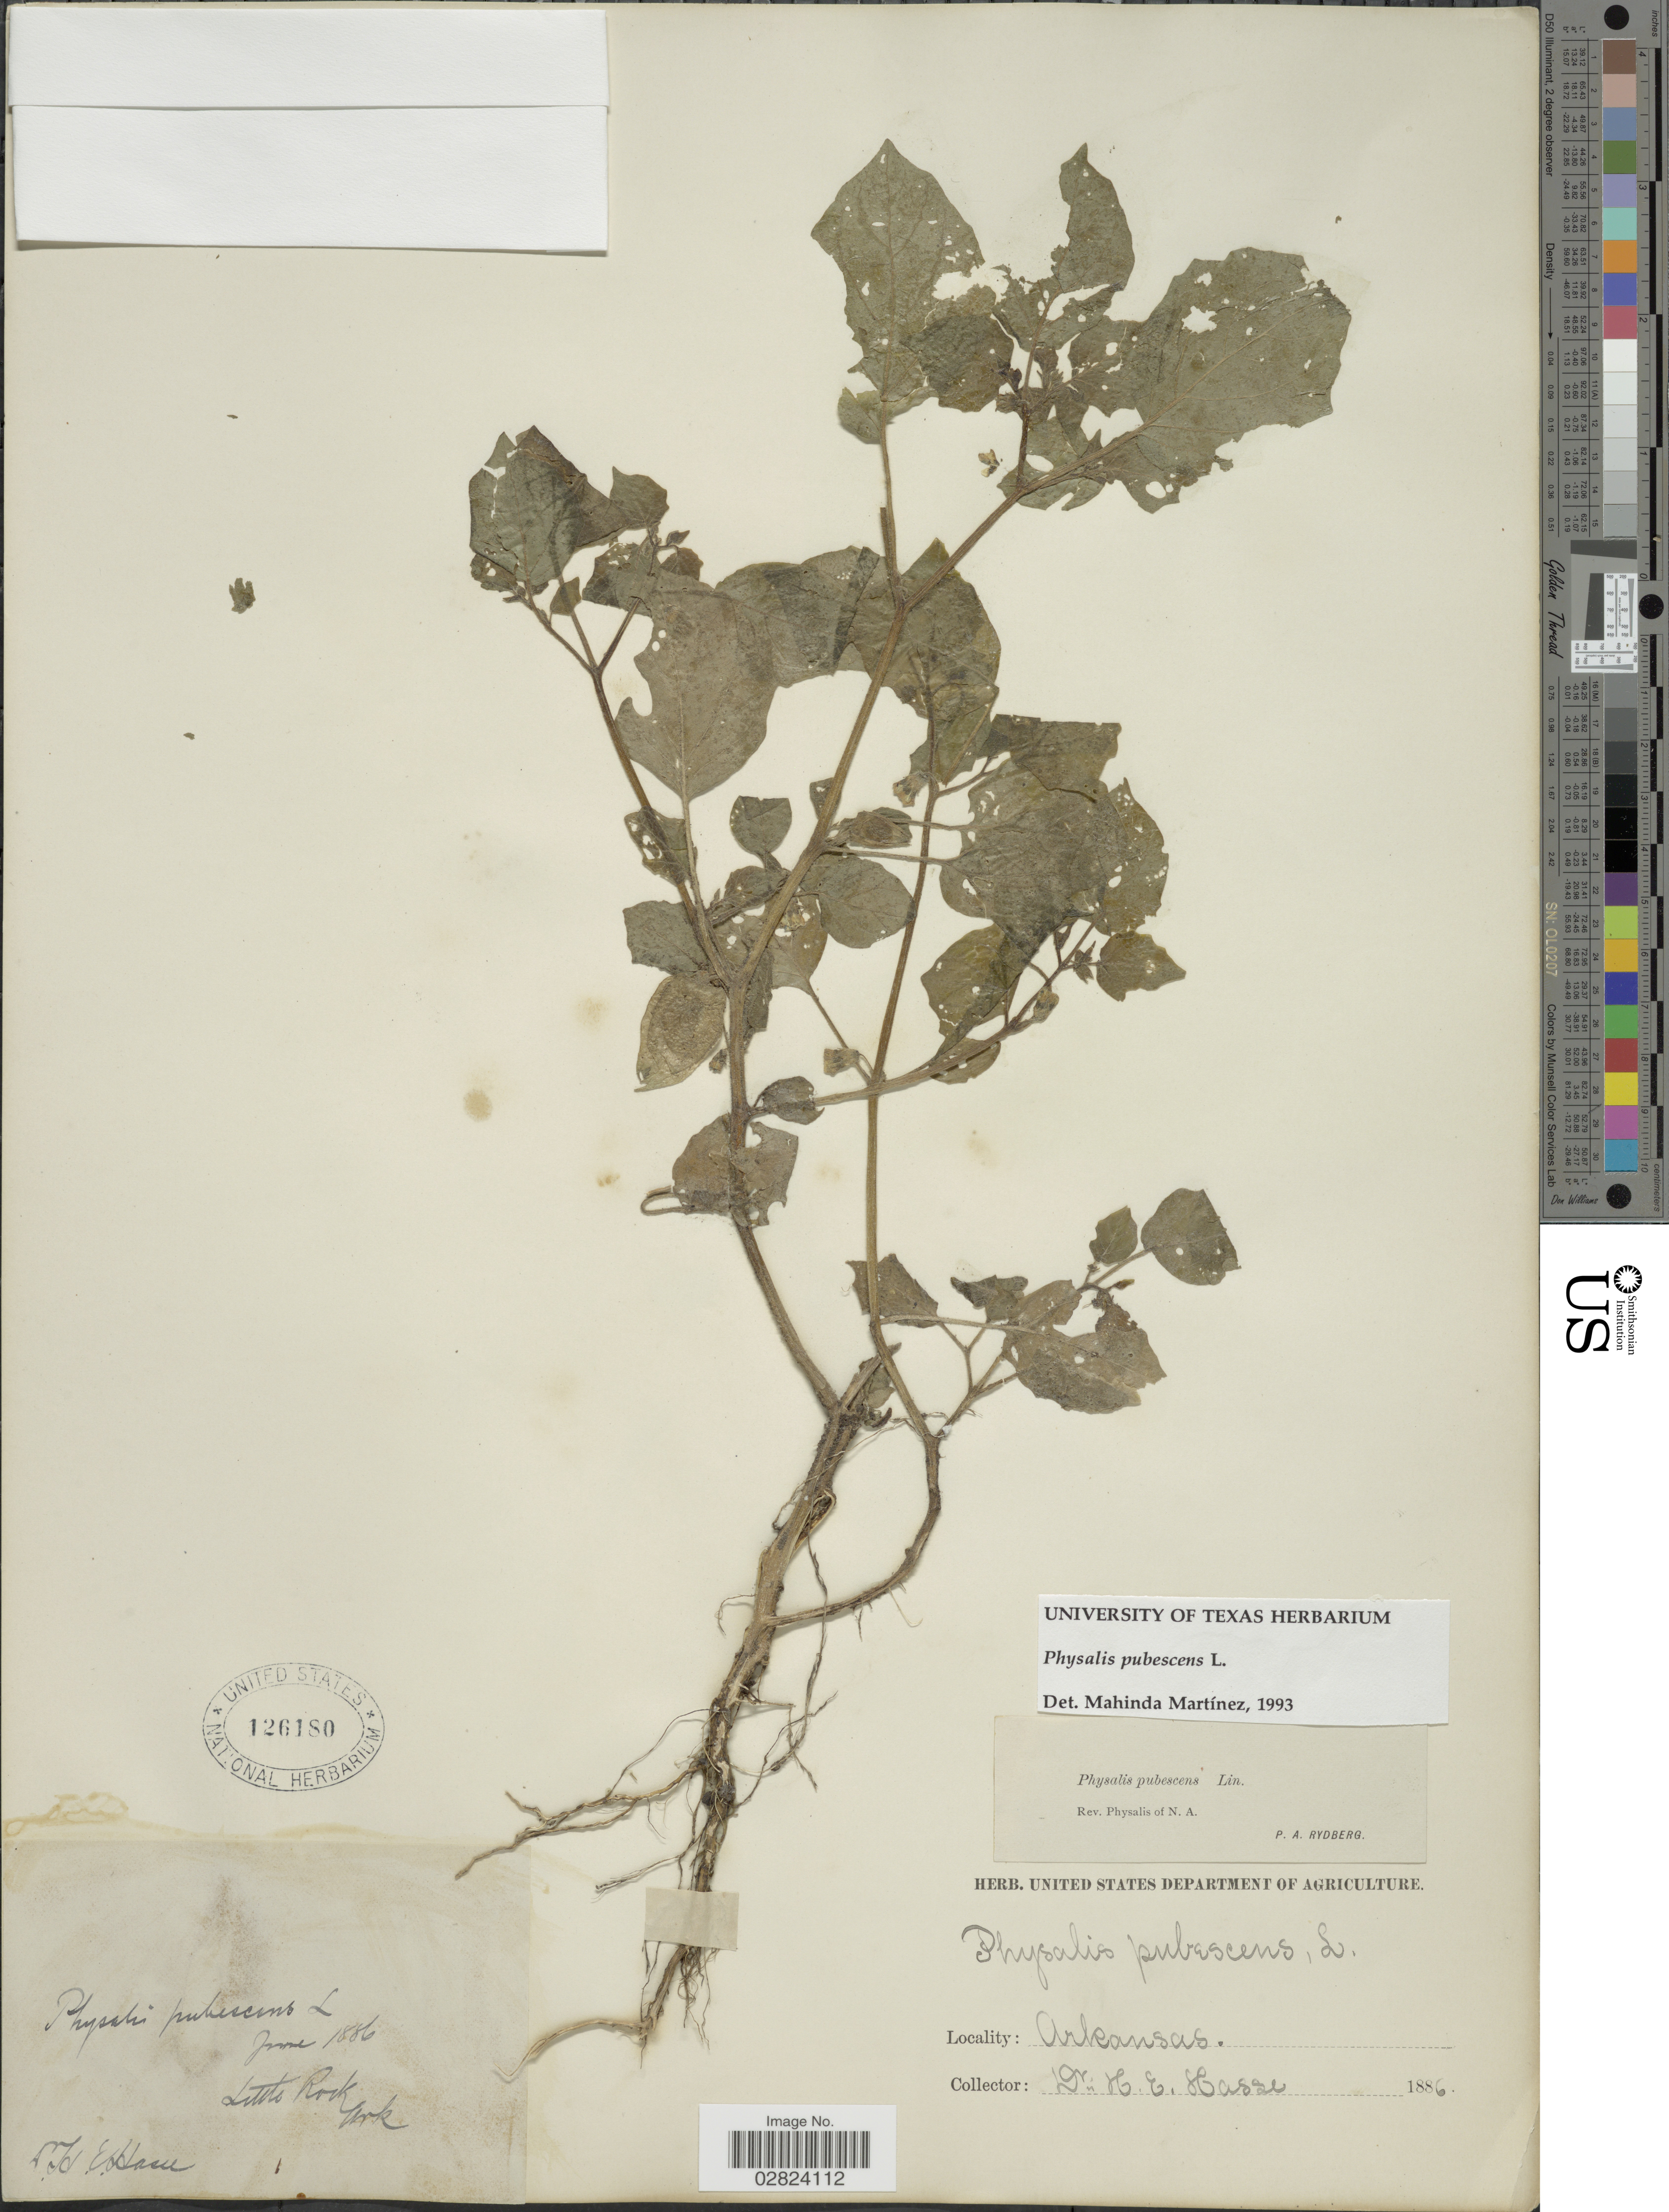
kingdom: Plantae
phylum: Tracheophyta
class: Magnoliopsida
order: Solanales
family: Solanaceae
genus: Physalis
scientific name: Physalis pubescens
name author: L.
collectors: H. E. Hasse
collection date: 1886-06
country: United States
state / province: Arkansas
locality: Little Rock Creek.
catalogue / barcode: US 126180